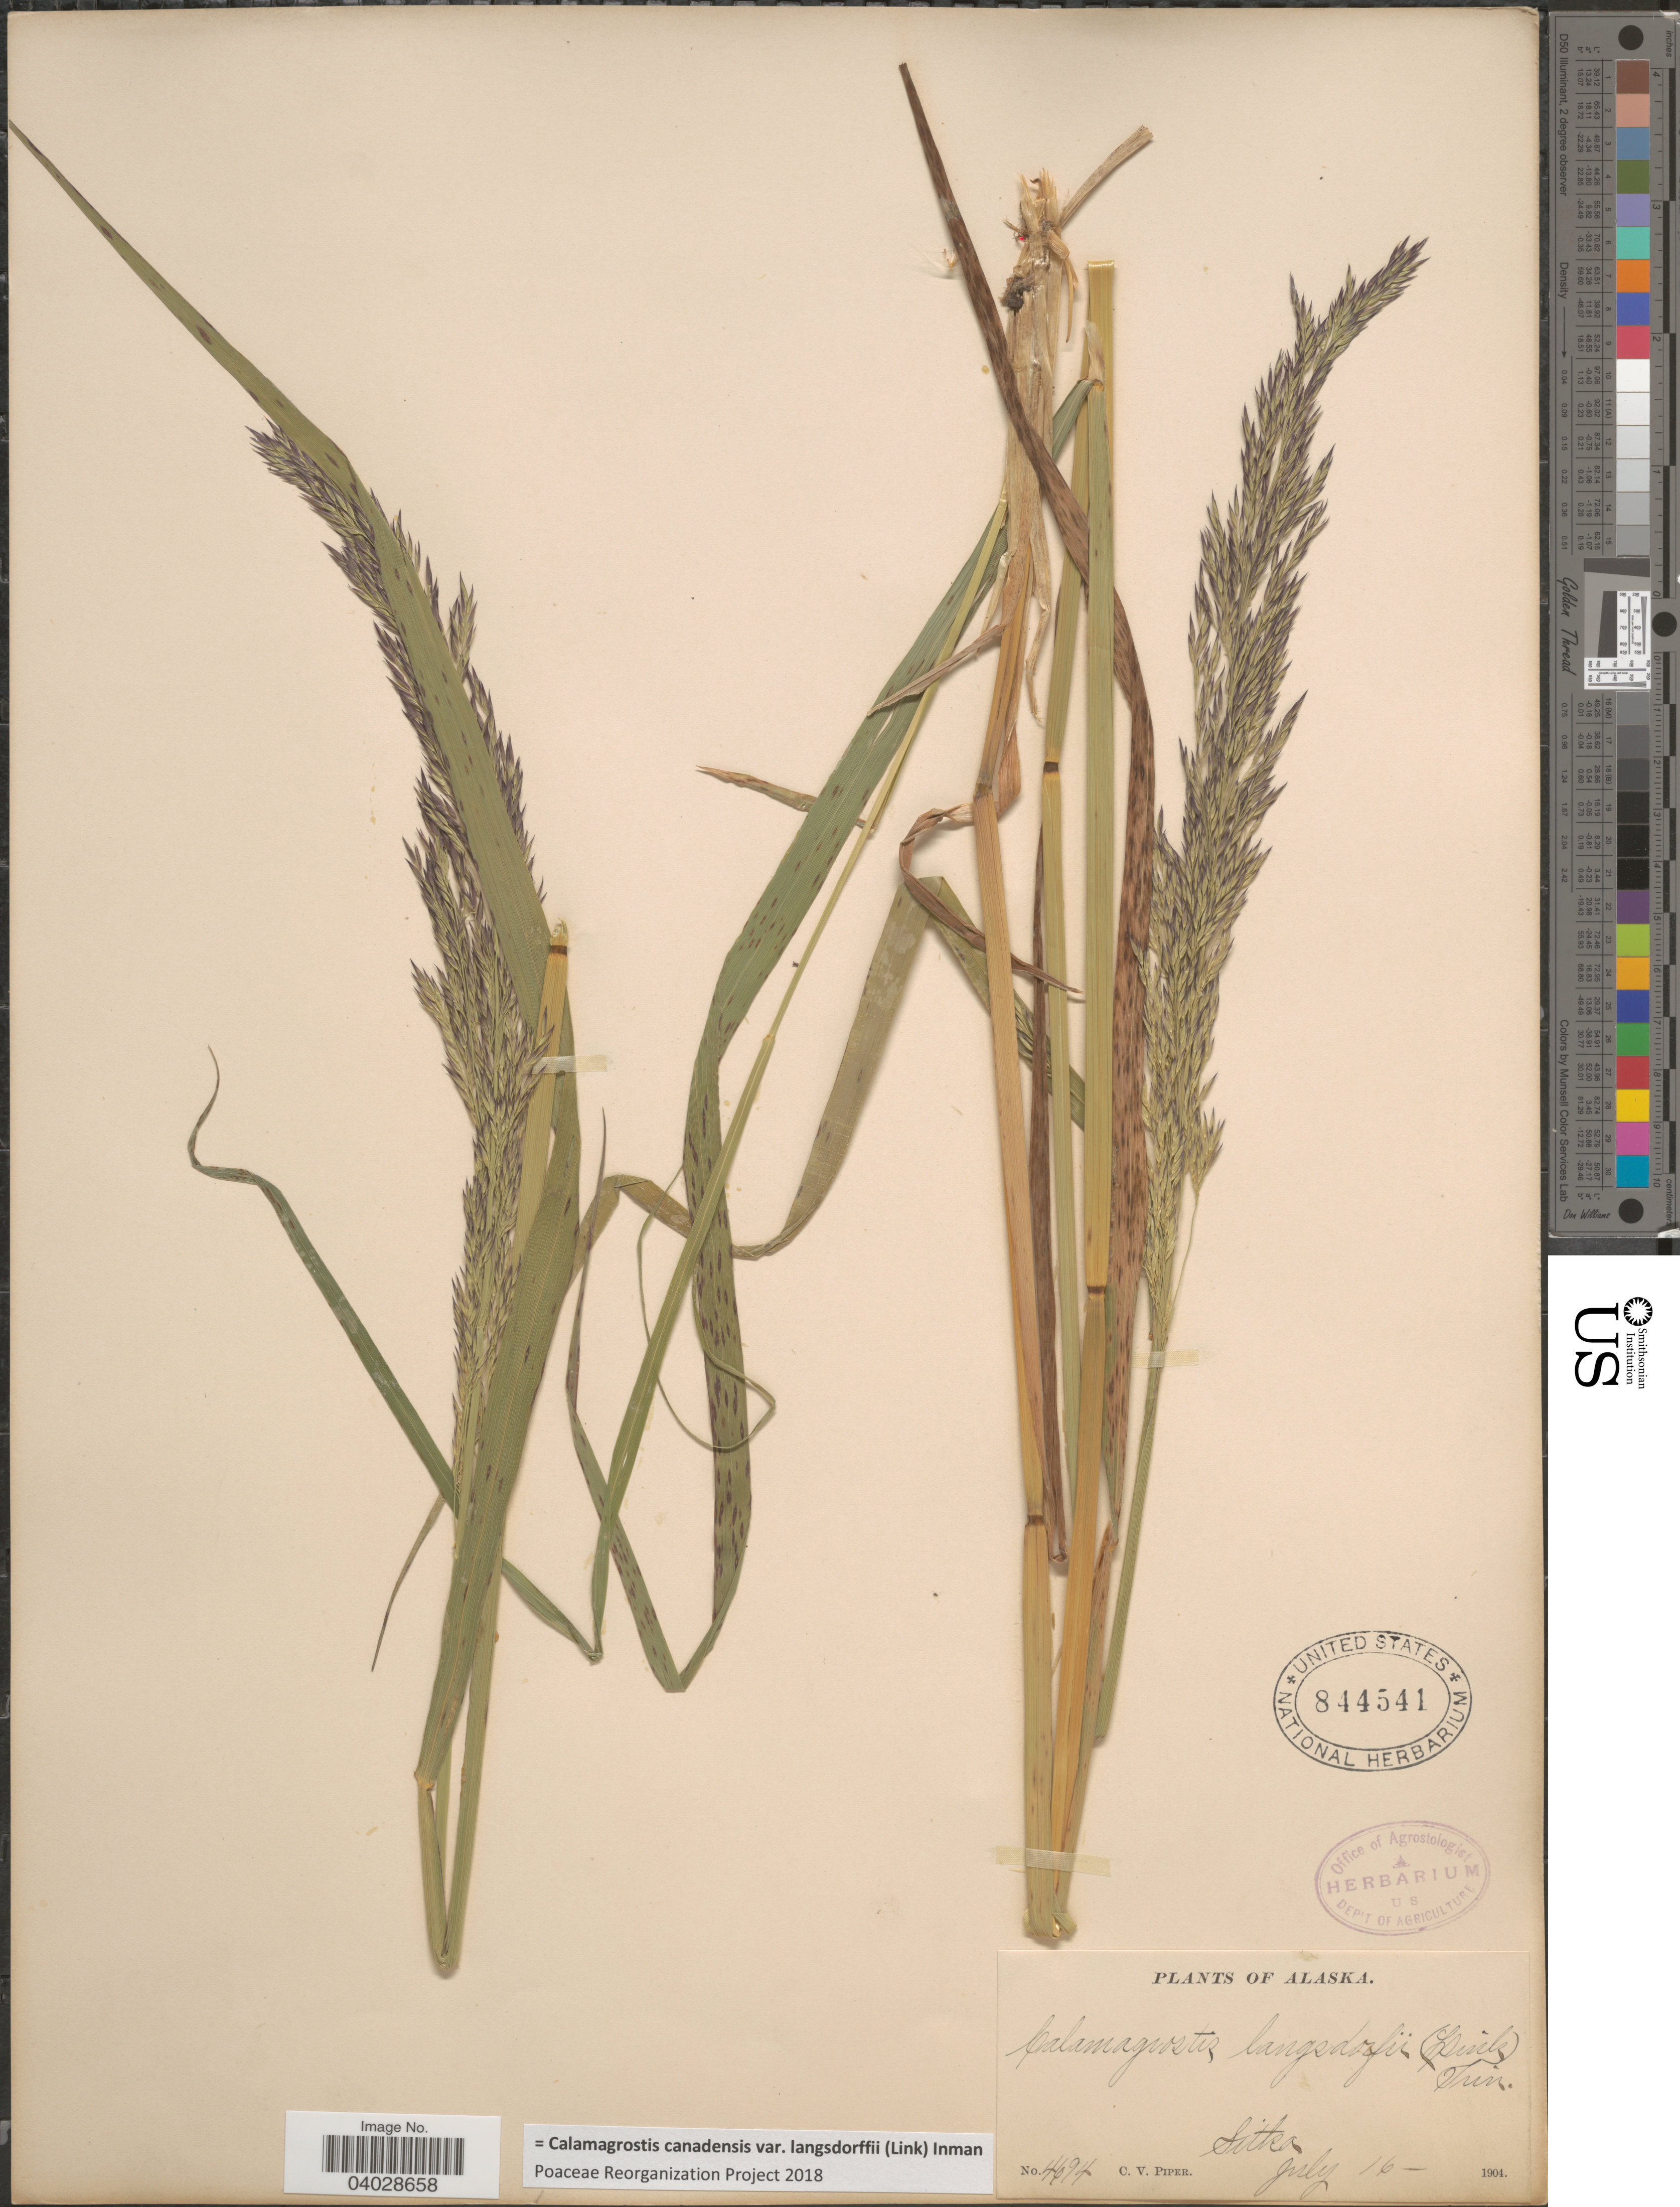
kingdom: Plantae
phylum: Tracheophyta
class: Liliopsida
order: Poales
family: Poaceae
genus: Calamagrostis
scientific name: Calamagrostis canadensis var. langsdorffii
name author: (Link) Inman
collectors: C. V. Piper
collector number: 4694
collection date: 1904-07-16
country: United States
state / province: Alaska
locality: Sitka.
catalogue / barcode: US 844541